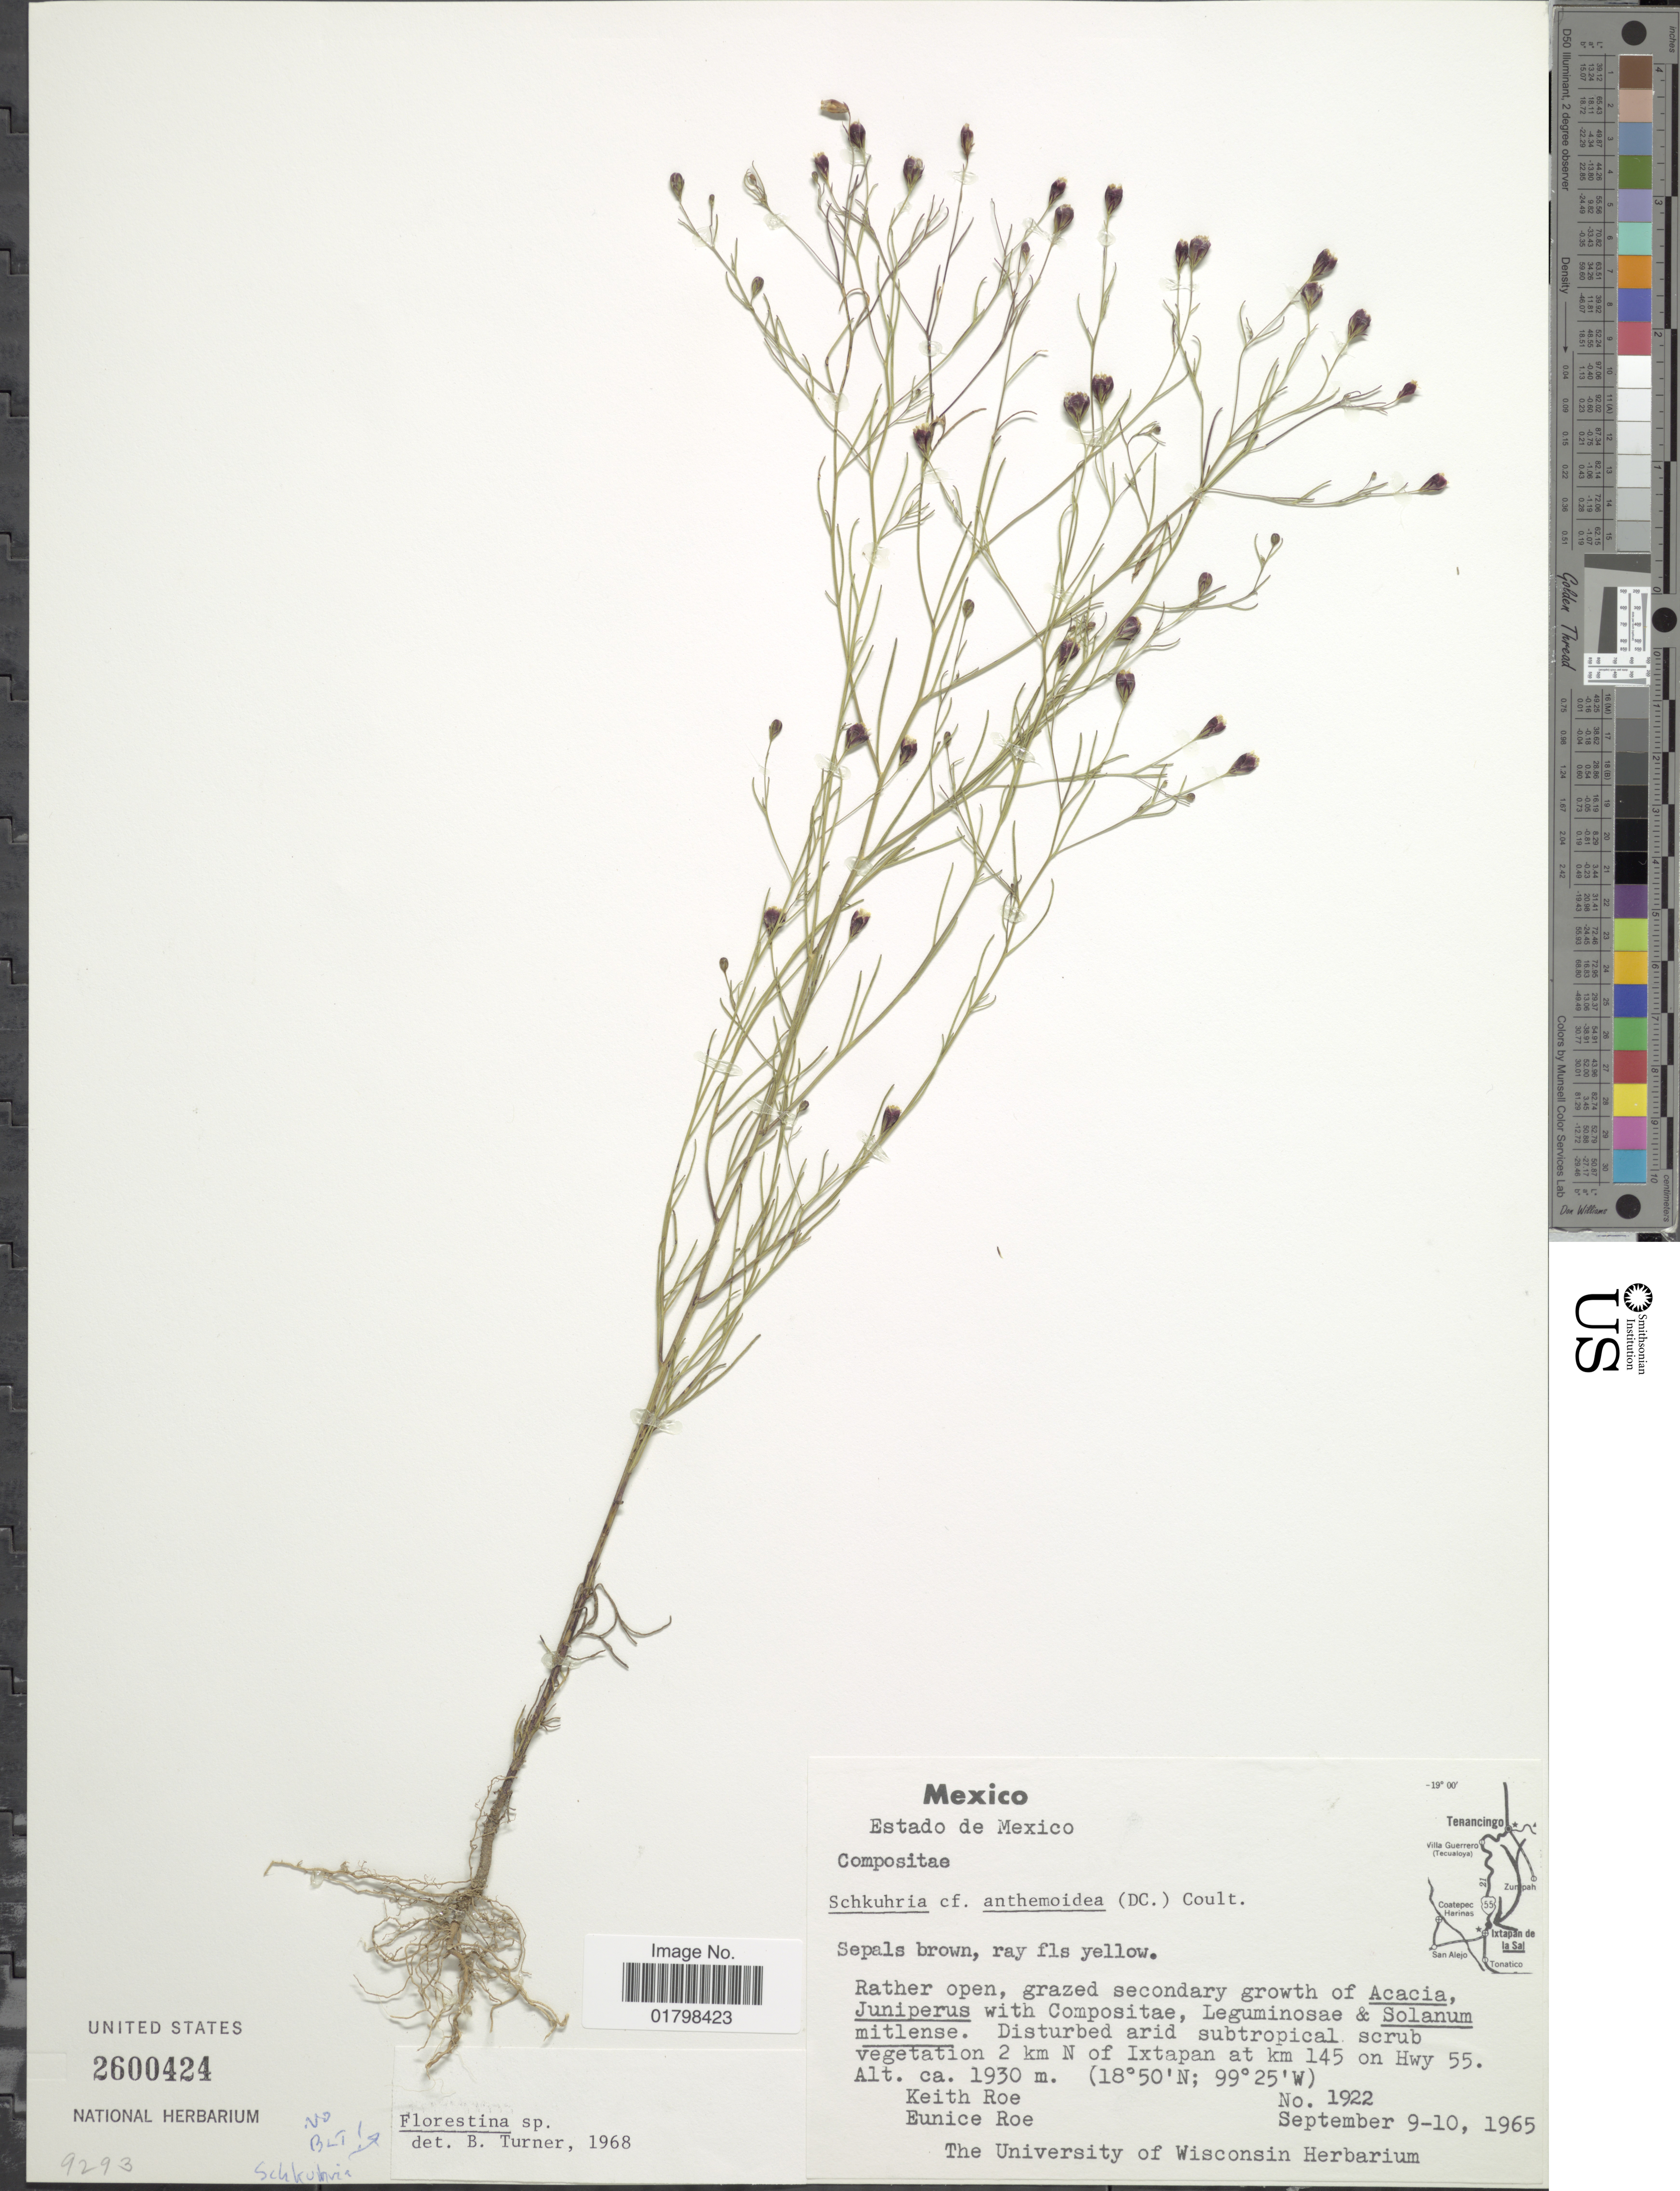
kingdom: Plantae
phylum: Tracheophyta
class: Magnoliopsida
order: Asterales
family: Asteraceae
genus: Schkuhria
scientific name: Schkuhria multiflora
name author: Hook. & Arn.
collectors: K. E. Roe & E. Roe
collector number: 1922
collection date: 1965-09-09/1965-09-10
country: Mexico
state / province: México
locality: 2 km N of Ixtapan at km 145 on Hwy 55.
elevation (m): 1930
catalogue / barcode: US 2600424